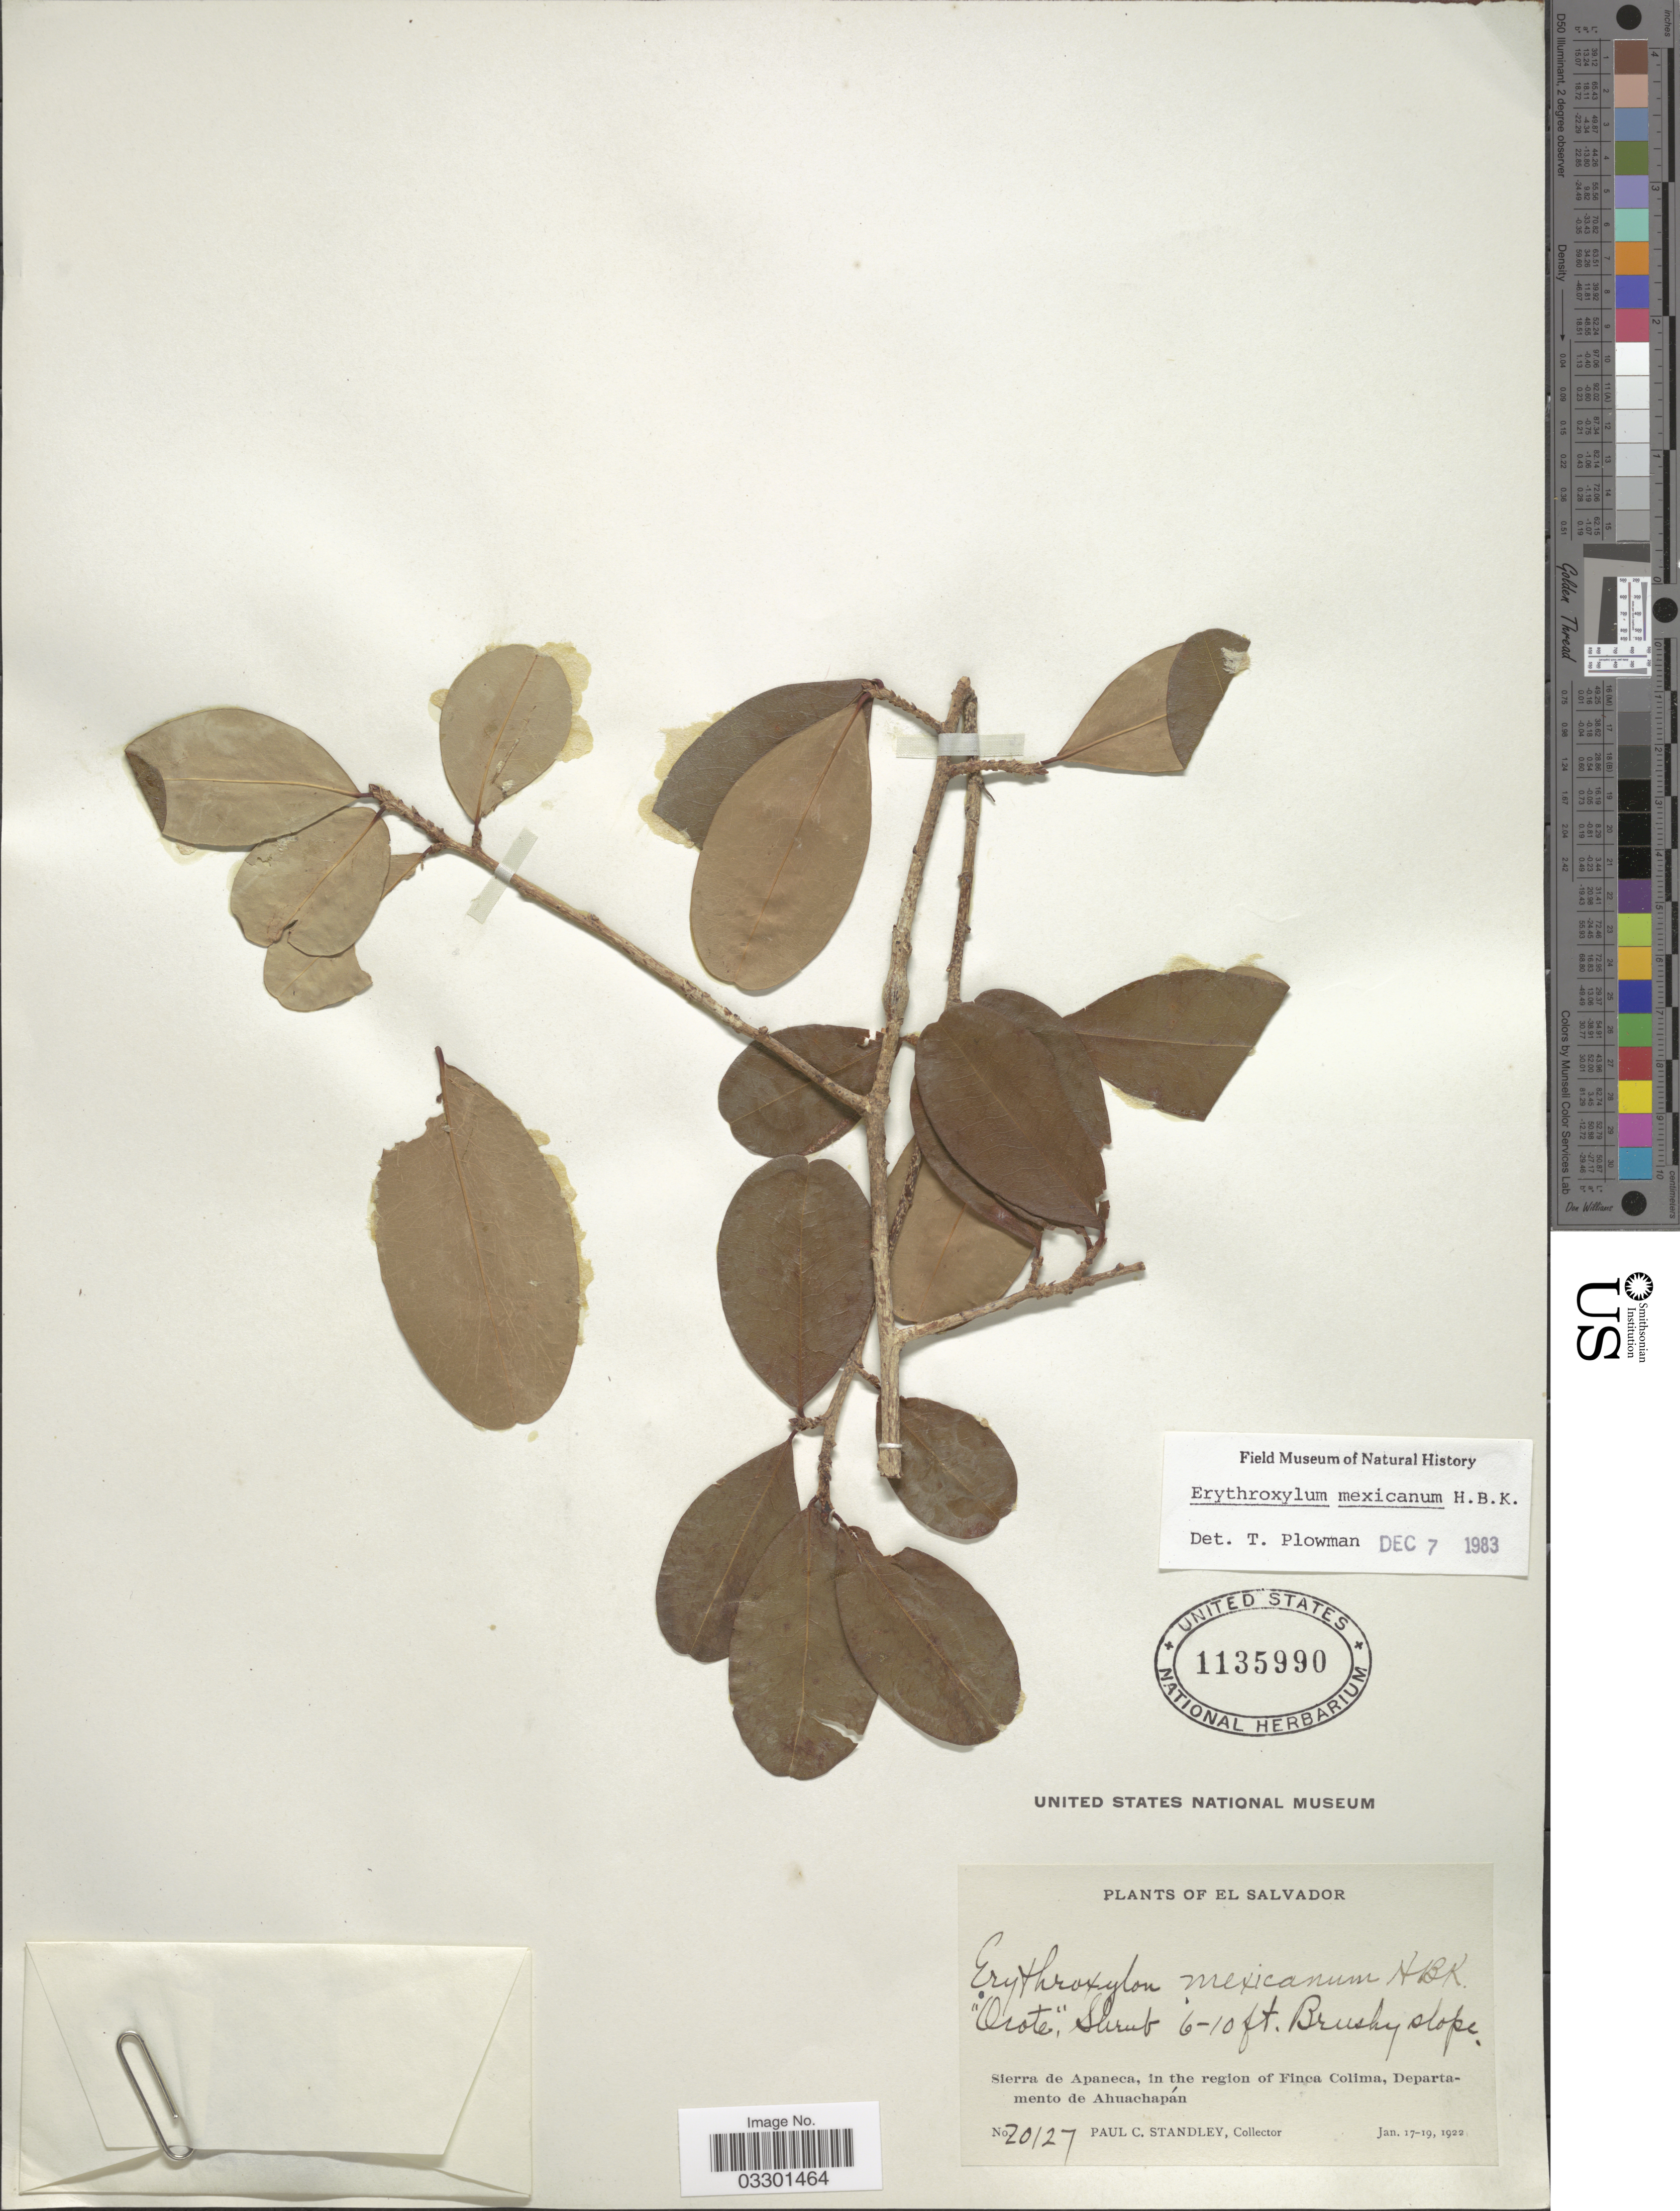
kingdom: Plantae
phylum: Tracheophyta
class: Magnoliopsida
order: Malpighiales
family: Erythroxylaceae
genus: Erythroxylum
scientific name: Erythroxylum mexicanum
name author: Kunth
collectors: P. C. Standley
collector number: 20127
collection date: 1922-01-17/1922-01-19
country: El Salvador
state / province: Ahuachapan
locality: Sierra de Apaneca, in the region of Finca Colima, Departamento de Ahuachapán.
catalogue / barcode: US 1135990